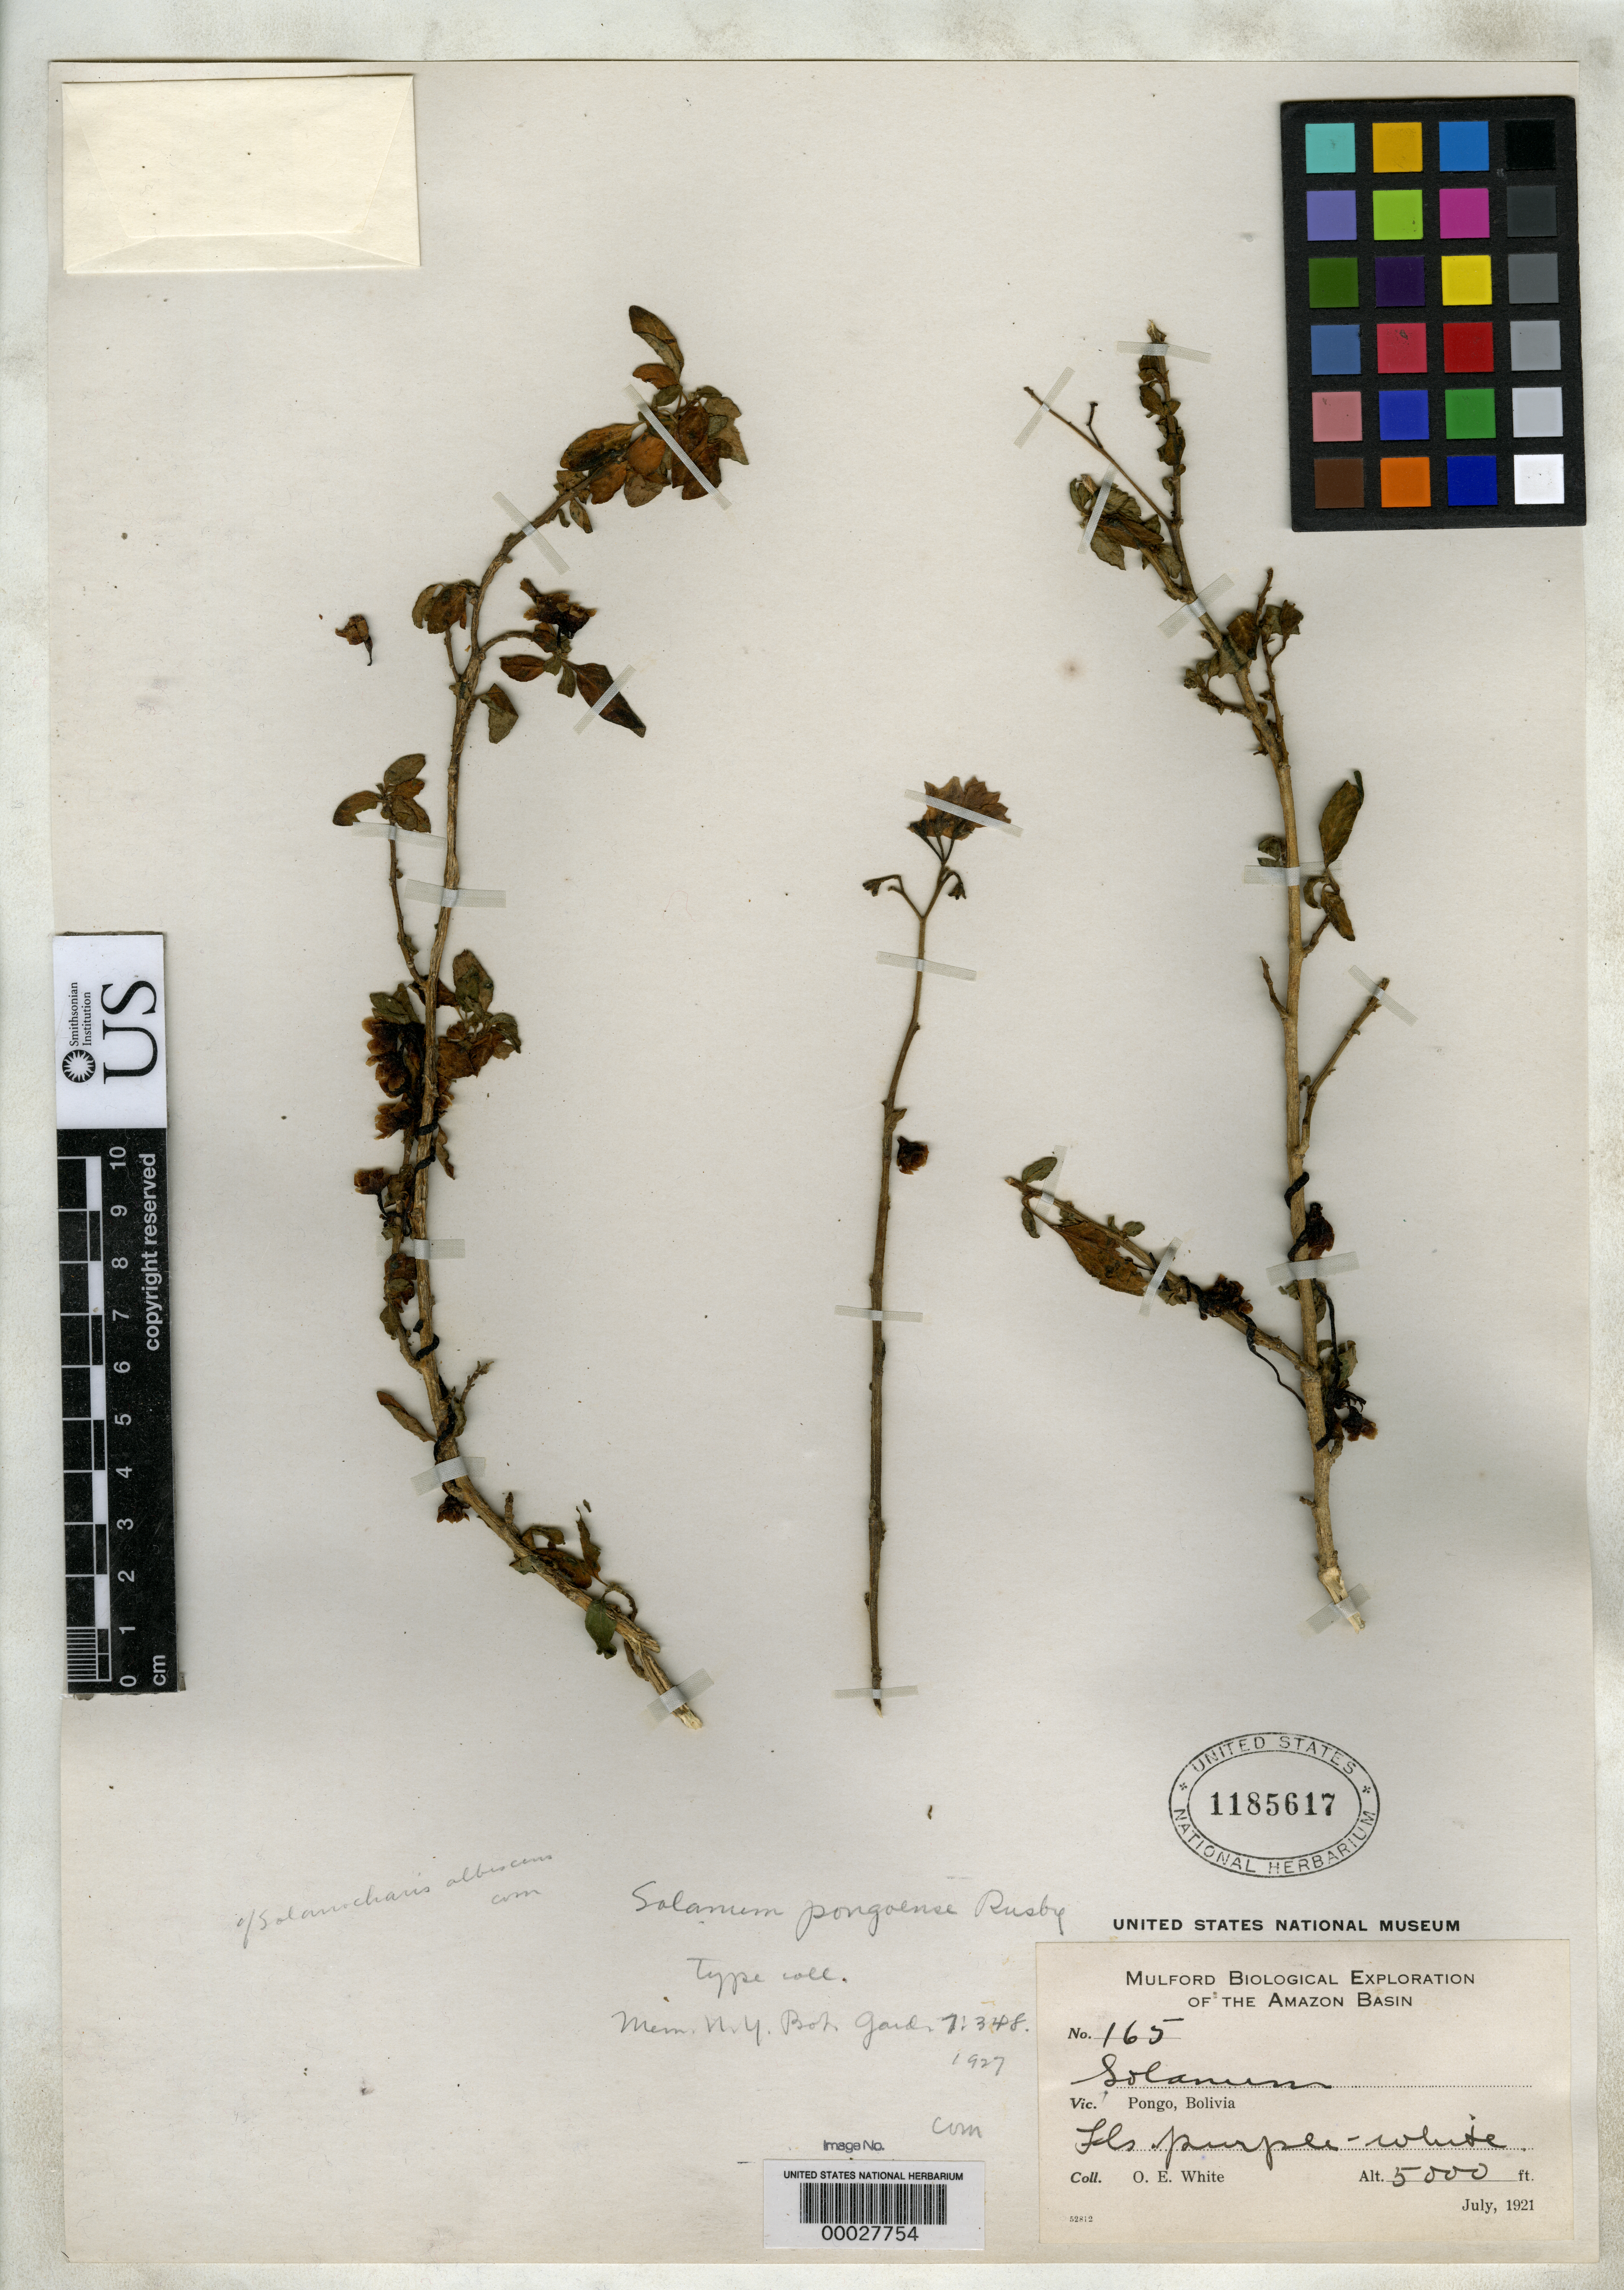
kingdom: Plantae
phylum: Tracheophyta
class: Magnoliopsida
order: Solanales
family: Solanaceae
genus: Solanum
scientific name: Solanum pongoense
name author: Rusby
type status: Isotype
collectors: O. E. White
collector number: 165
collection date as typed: July, 1921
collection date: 1921-07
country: Bolivia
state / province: La Paz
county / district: Inquisivi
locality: Pongo de Quime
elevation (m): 1524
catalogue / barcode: US 1185617